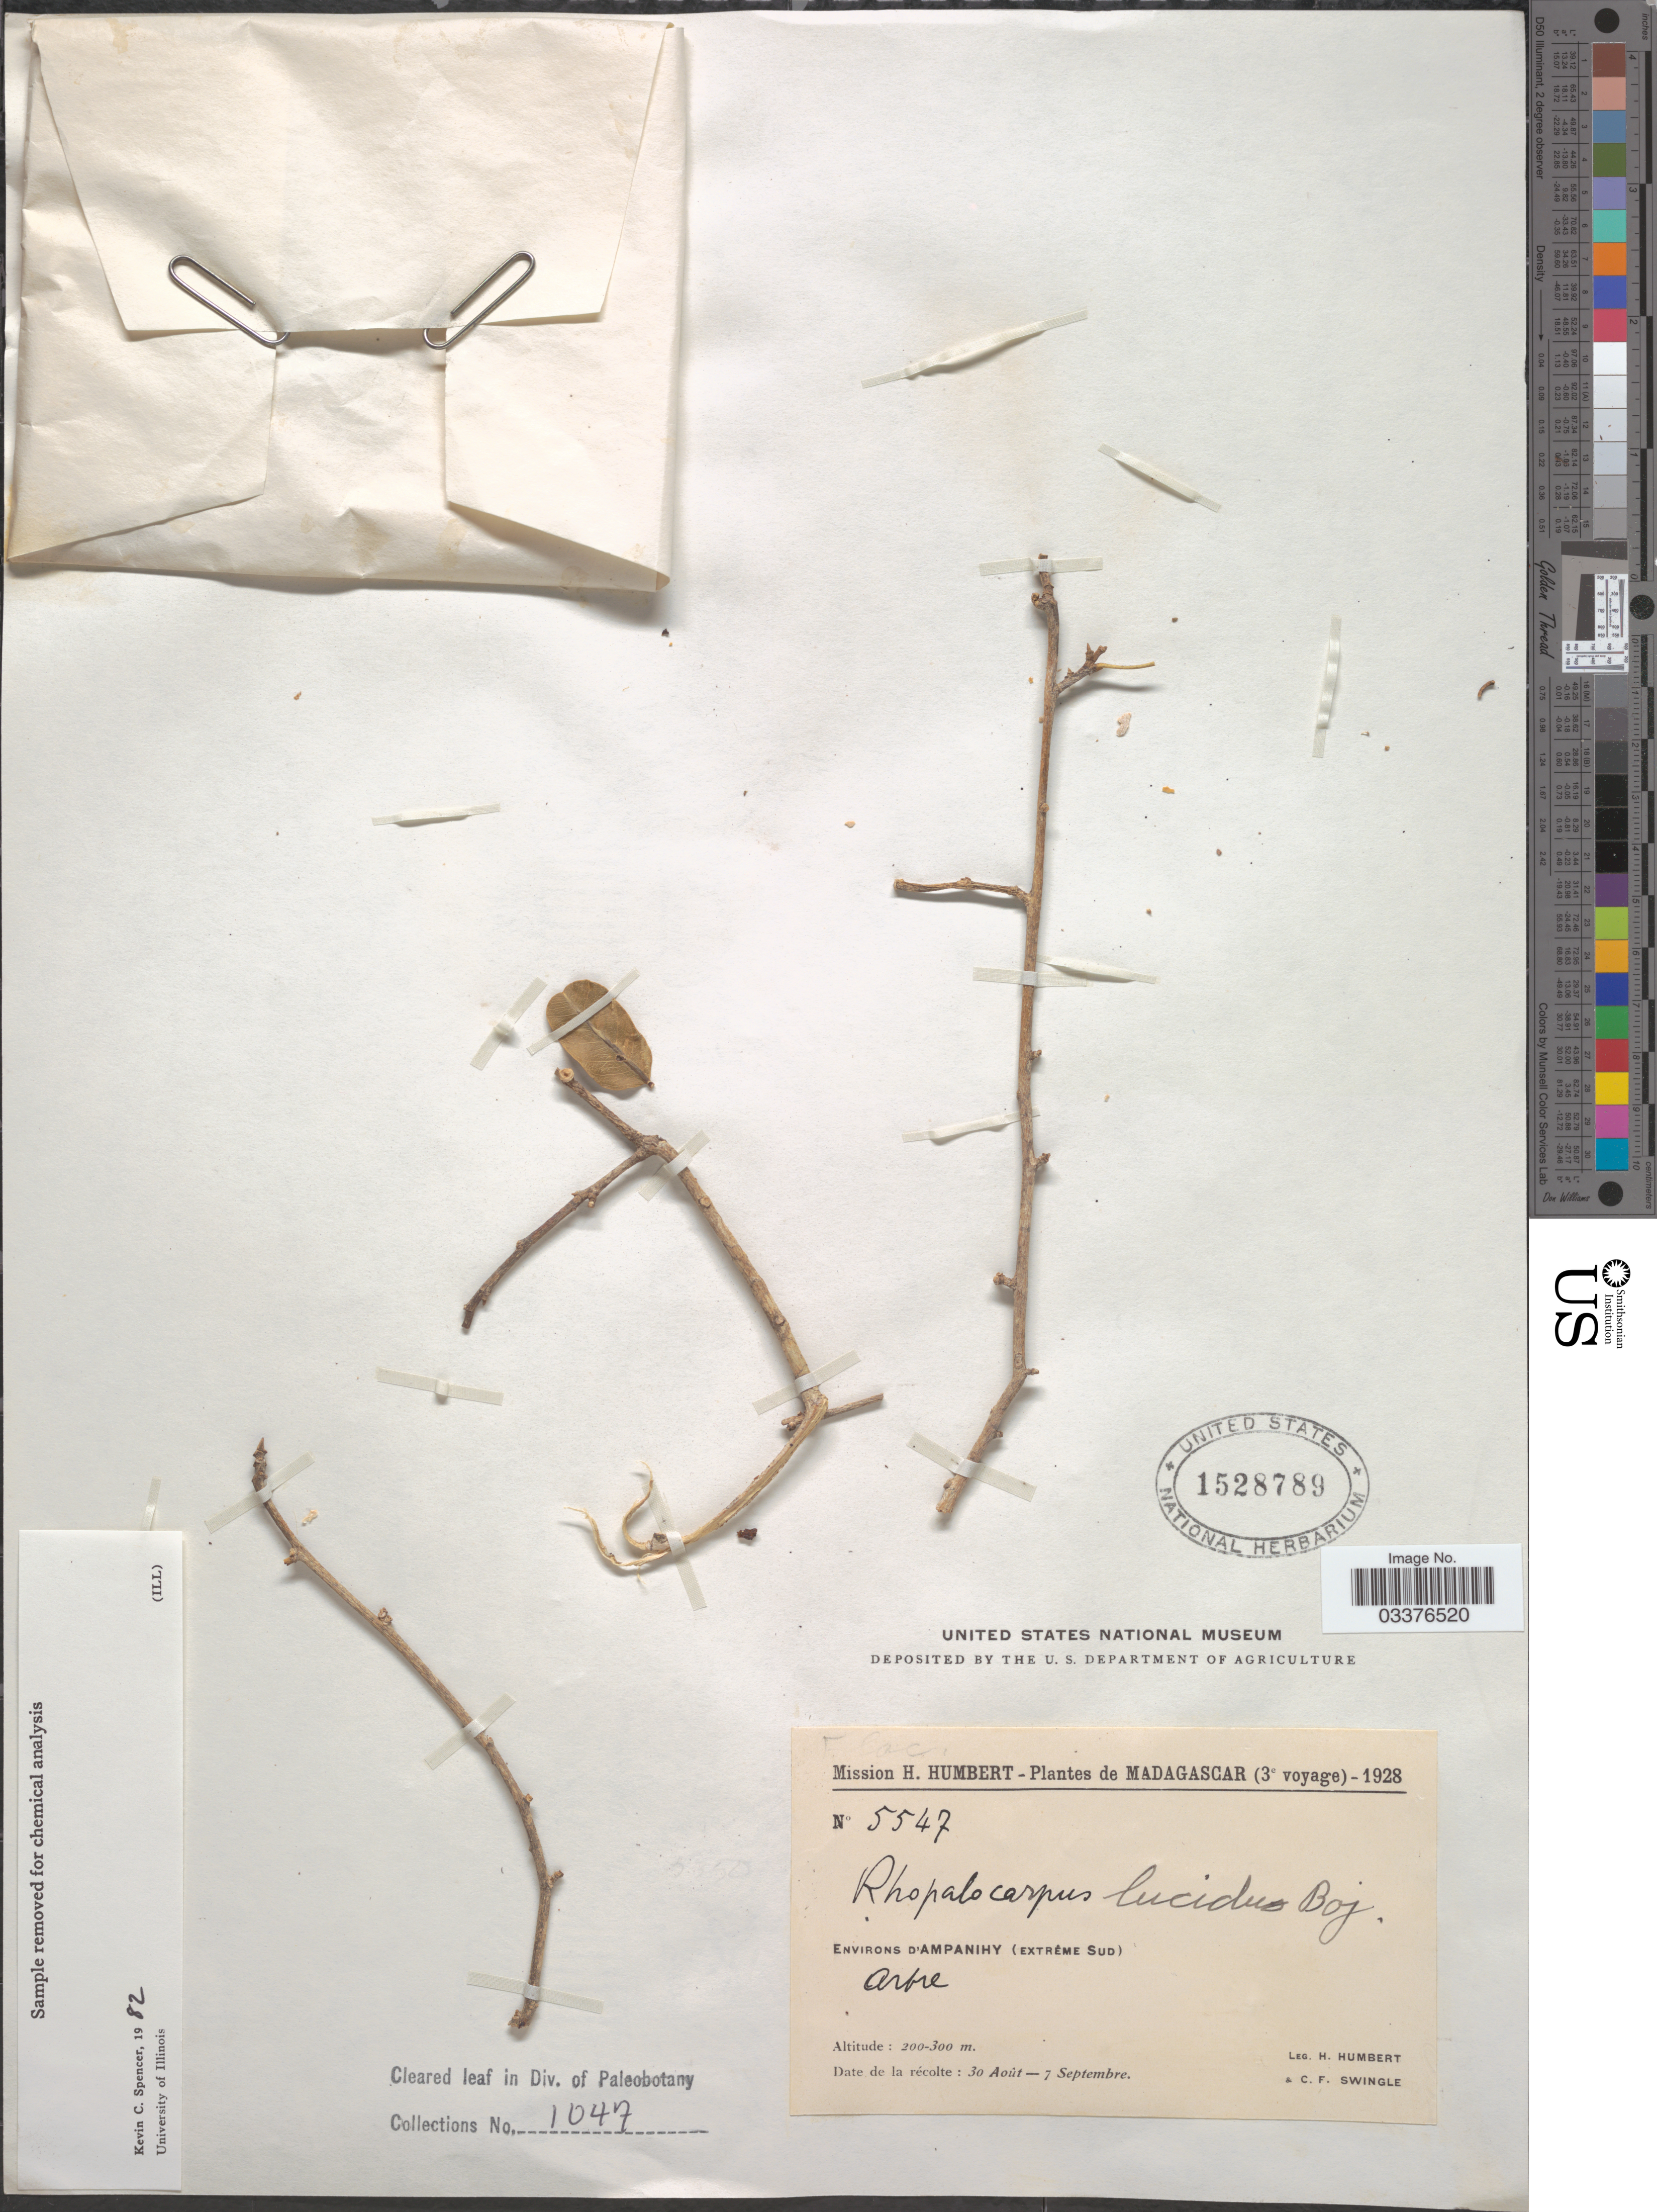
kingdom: Plantae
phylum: Tracheophyta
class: Magnoliopsida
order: Malvales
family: Sphaerosepalaceae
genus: Rhopalocarpus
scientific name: Rhopalocarpus lucidus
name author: Bojer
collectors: H. Humbert & C. Swingle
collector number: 5547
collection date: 1928-08-30/1928-09-07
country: Madagascar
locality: Environs d'Ampanihy (extrême Sud).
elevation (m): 200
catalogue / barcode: US 1528789